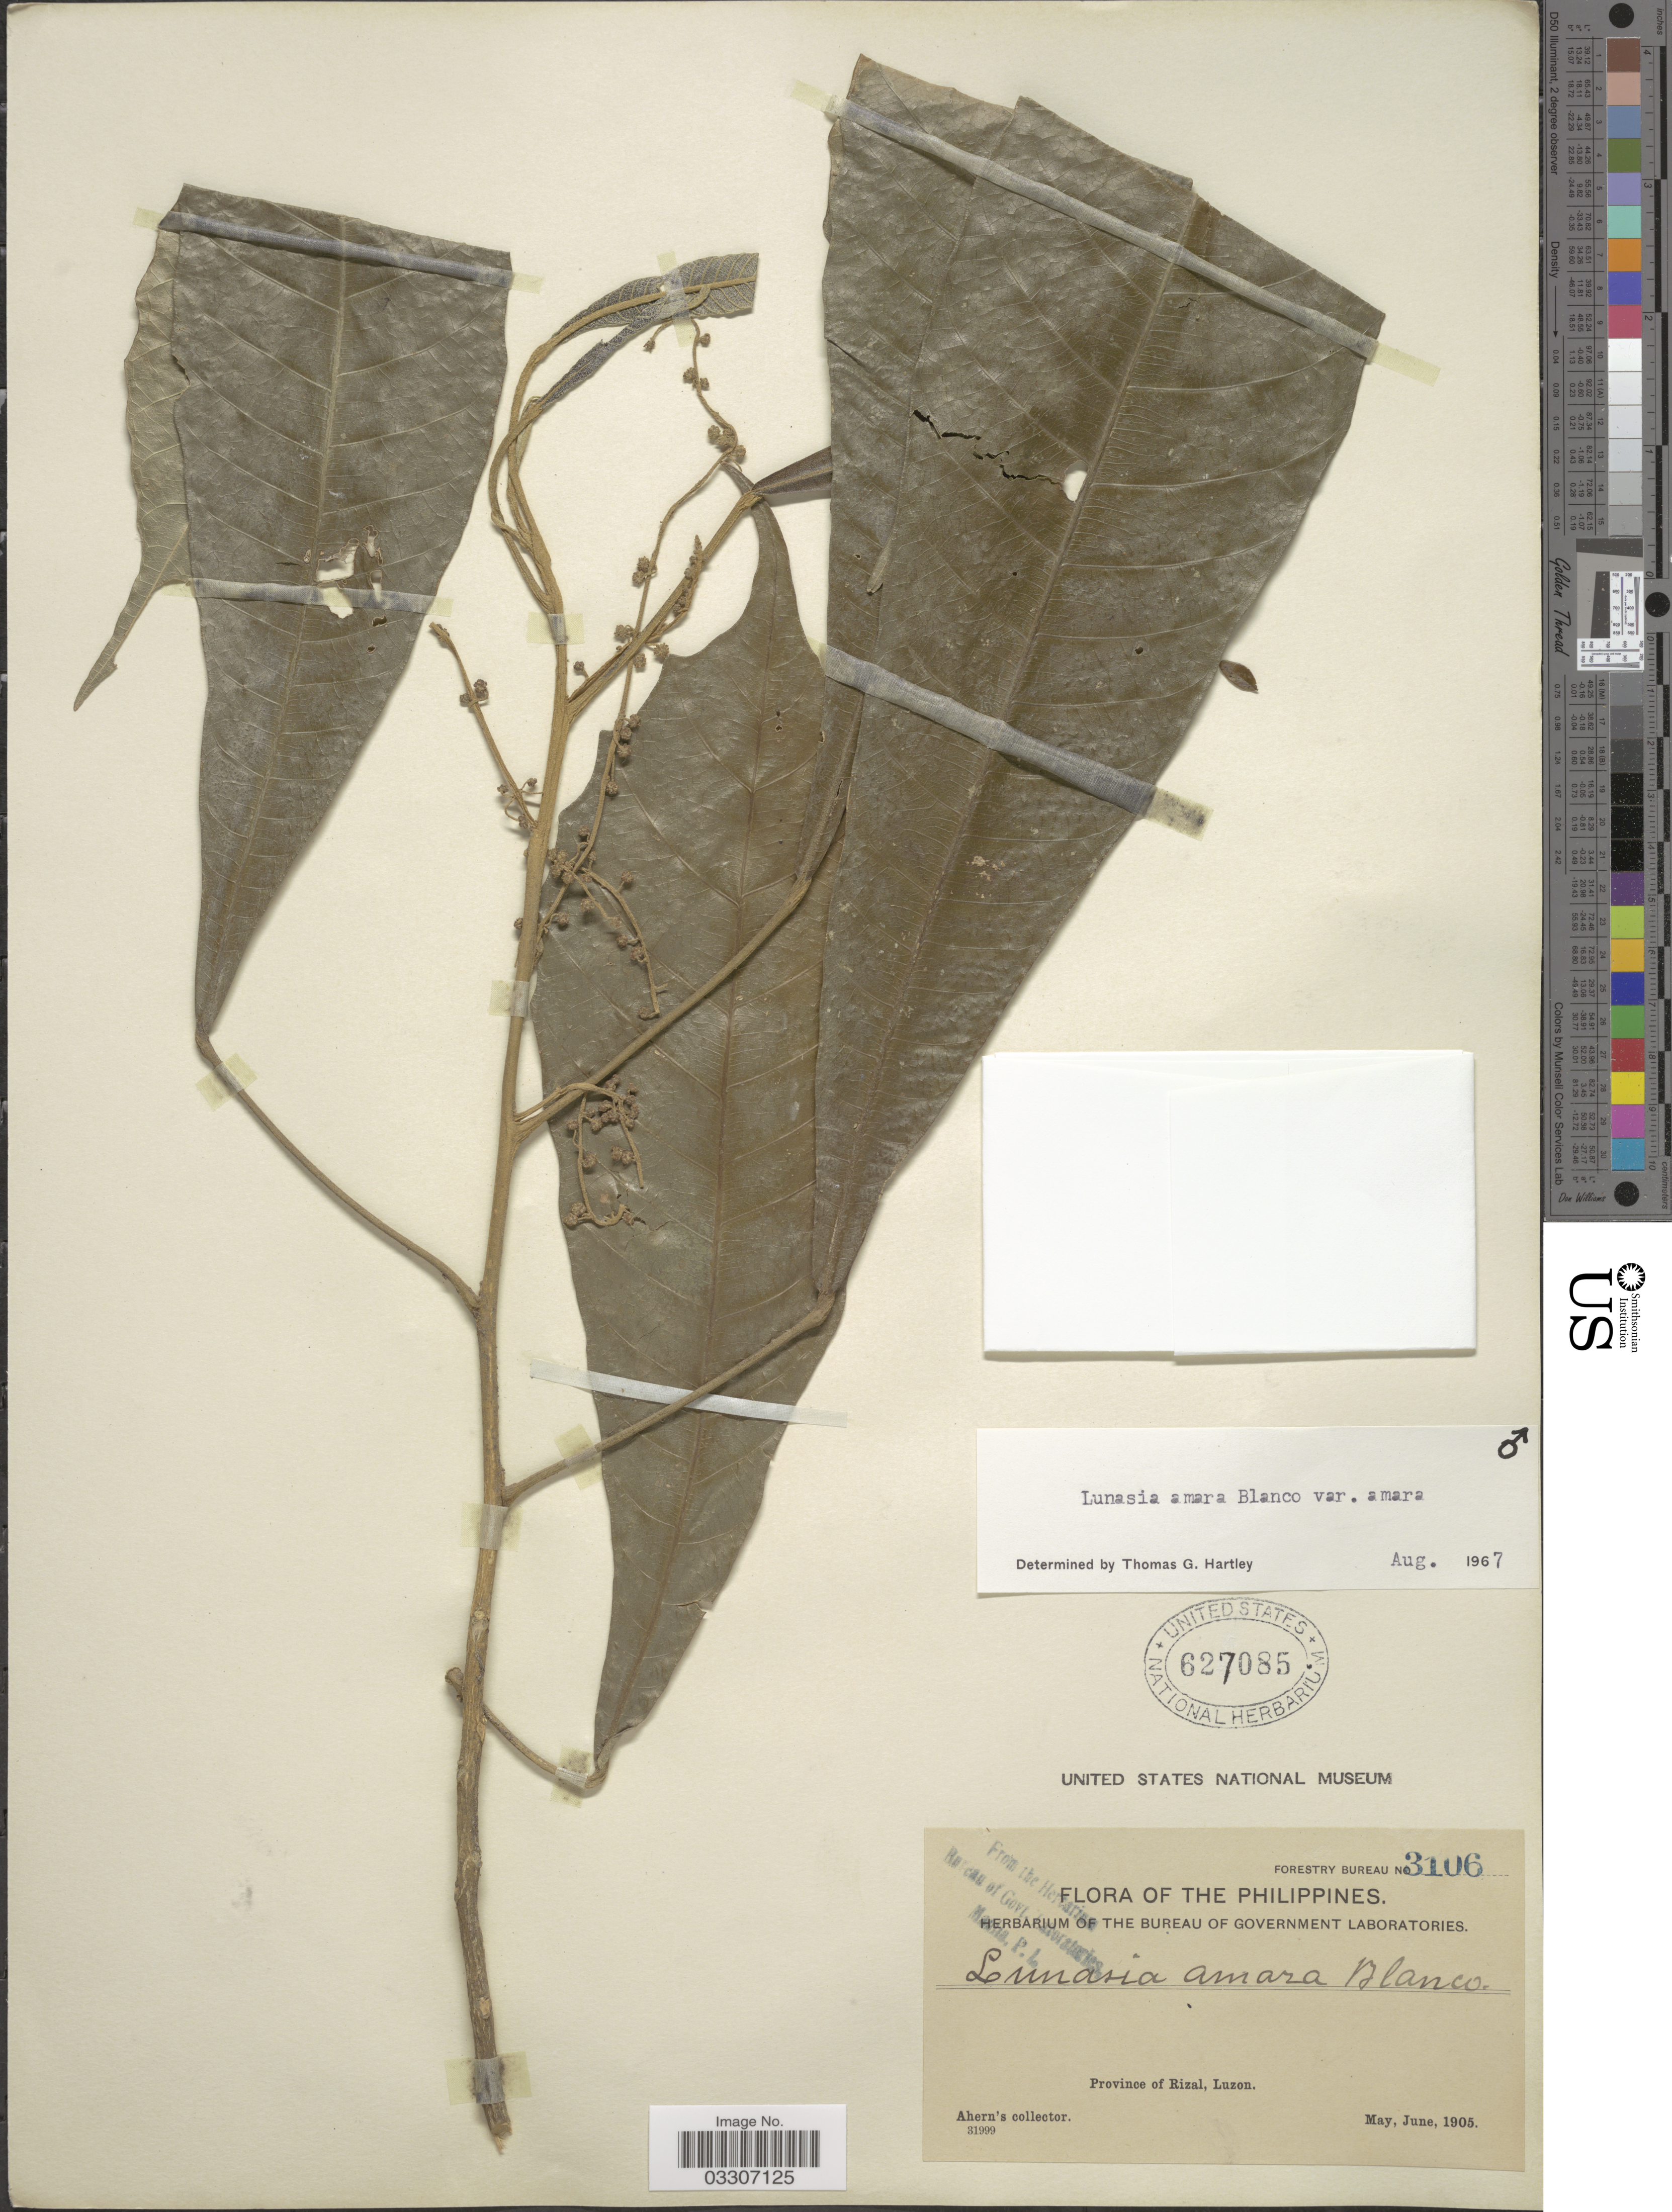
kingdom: Plantae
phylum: Tracheophyta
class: Magnoliopsida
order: Sapindales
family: Rutaceae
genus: Lunasia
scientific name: Lunasia amara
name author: Blanco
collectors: Ahern's collector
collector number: Forestry Bureau 3106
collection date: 1905-05/1905-06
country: Philippines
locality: Province of Rizal, Luzon.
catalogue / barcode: US 627085